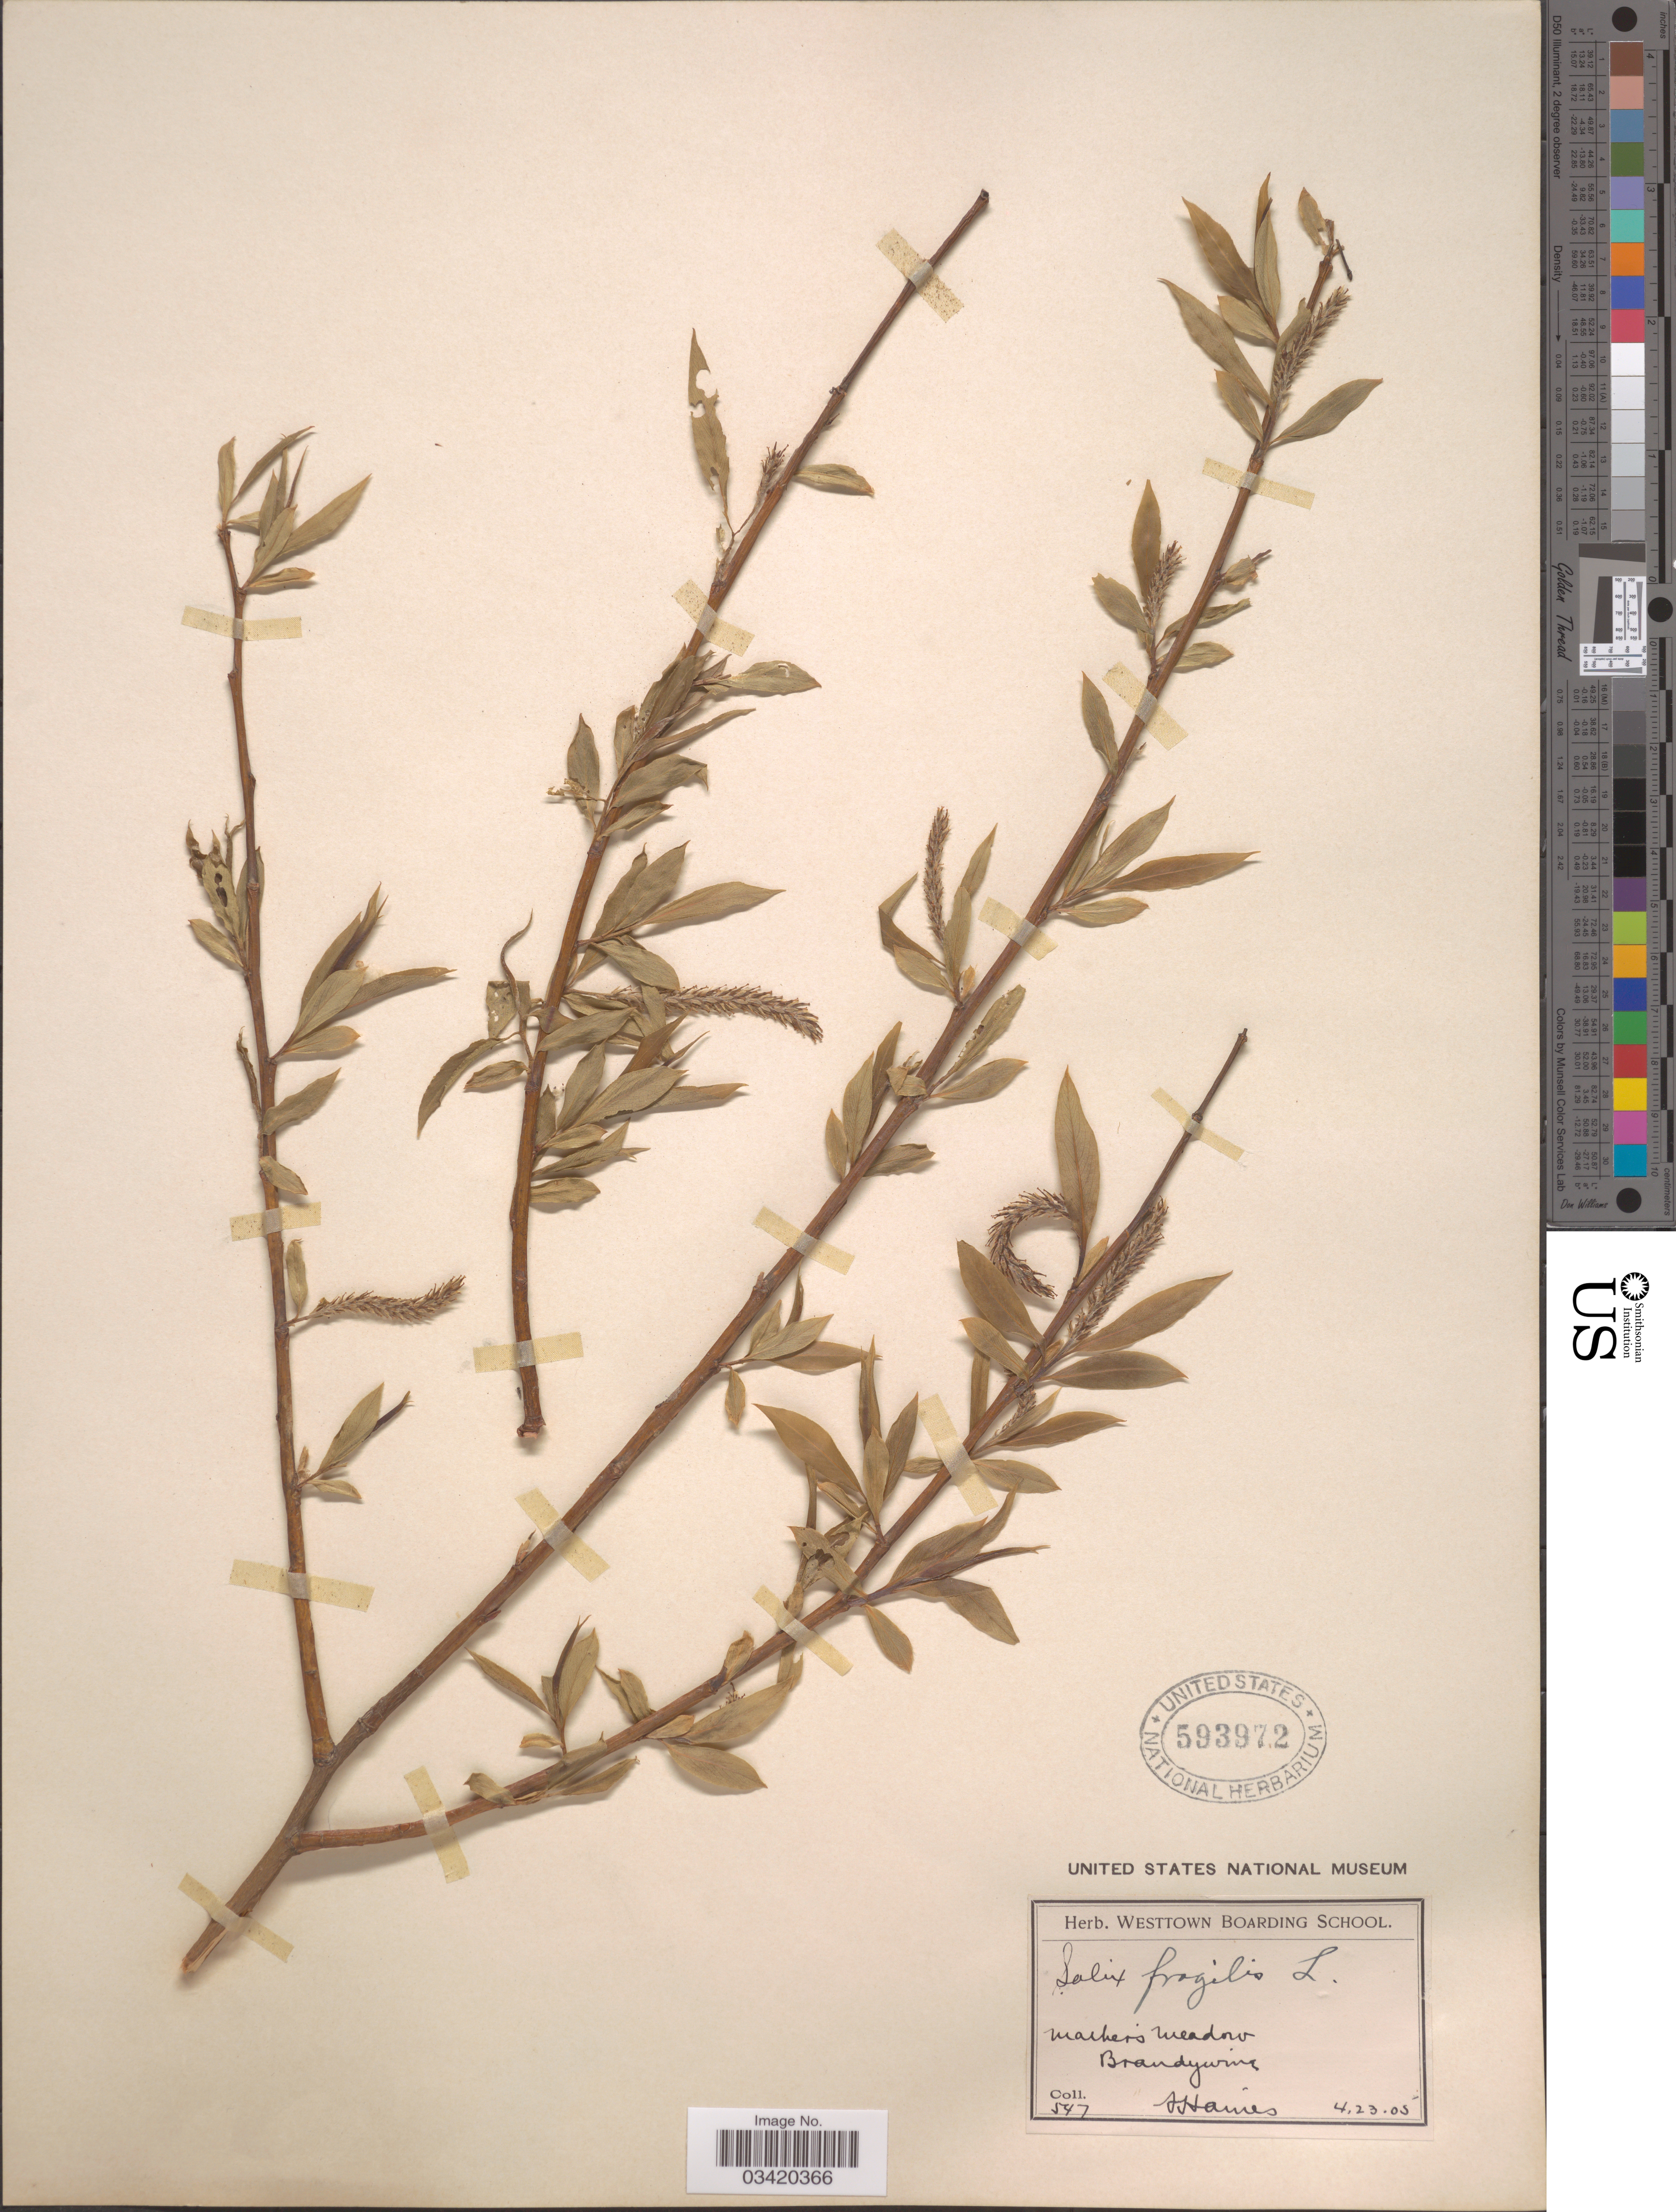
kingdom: Plantae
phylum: Tracheophyta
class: Magnoliopsida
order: Malpighiales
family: Salicaceae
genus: Salix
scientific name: Salix fragilis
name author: L.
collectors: J. Haines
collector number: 547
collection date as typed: Transcribed d/m/y: 23/4/5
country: United States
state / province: Pennsylvania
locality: Walker's meadow. Brandywine.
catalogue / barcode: US 593972